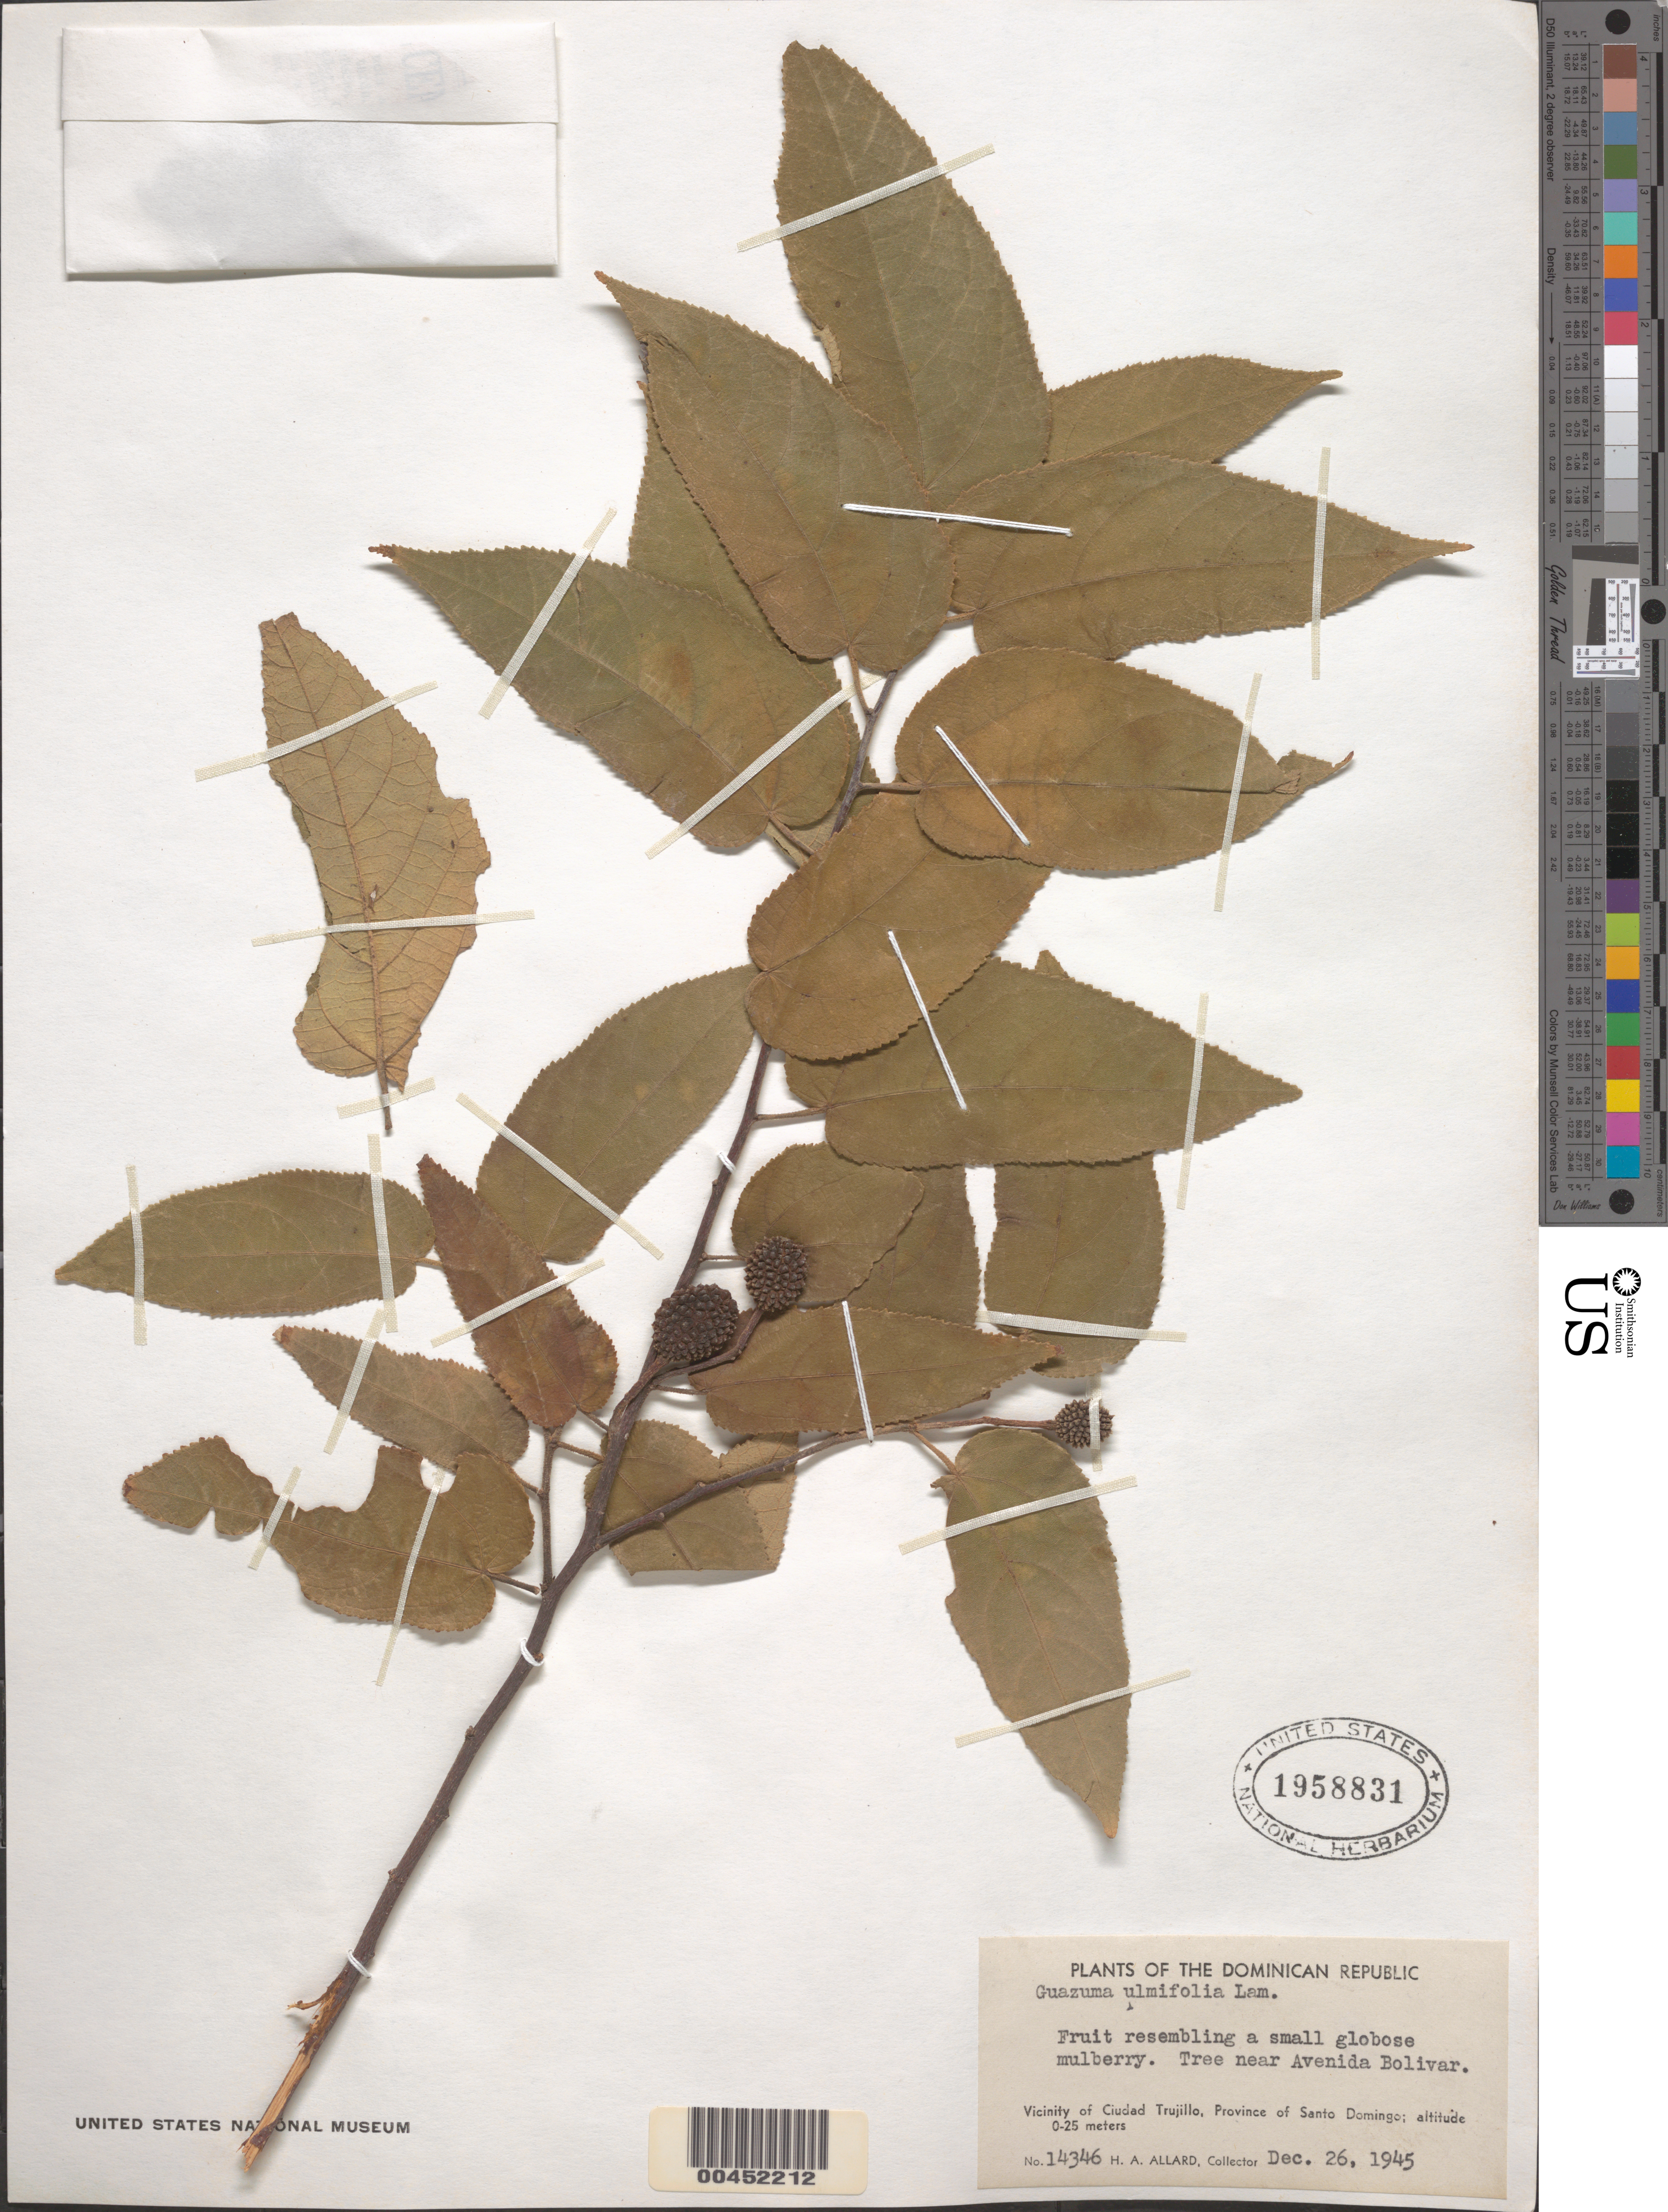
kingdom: Plantae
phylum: Tracheophyta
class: Magnoliopsida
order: Malvales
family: Malvaceae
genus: Guazuma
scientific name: Guazuma ulmifolia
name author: Lam.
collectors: H. A. Allard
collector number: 14346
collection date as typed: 26 Dec 1945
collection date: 1945-12-26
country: Dominican Republic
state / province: Distrito Nacional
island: Hispaniola Island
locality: Near Avenida Bolivar, vicinity of Cuidad Trujillo (Santo Domingo).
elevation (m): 0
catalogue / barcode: US 1958831